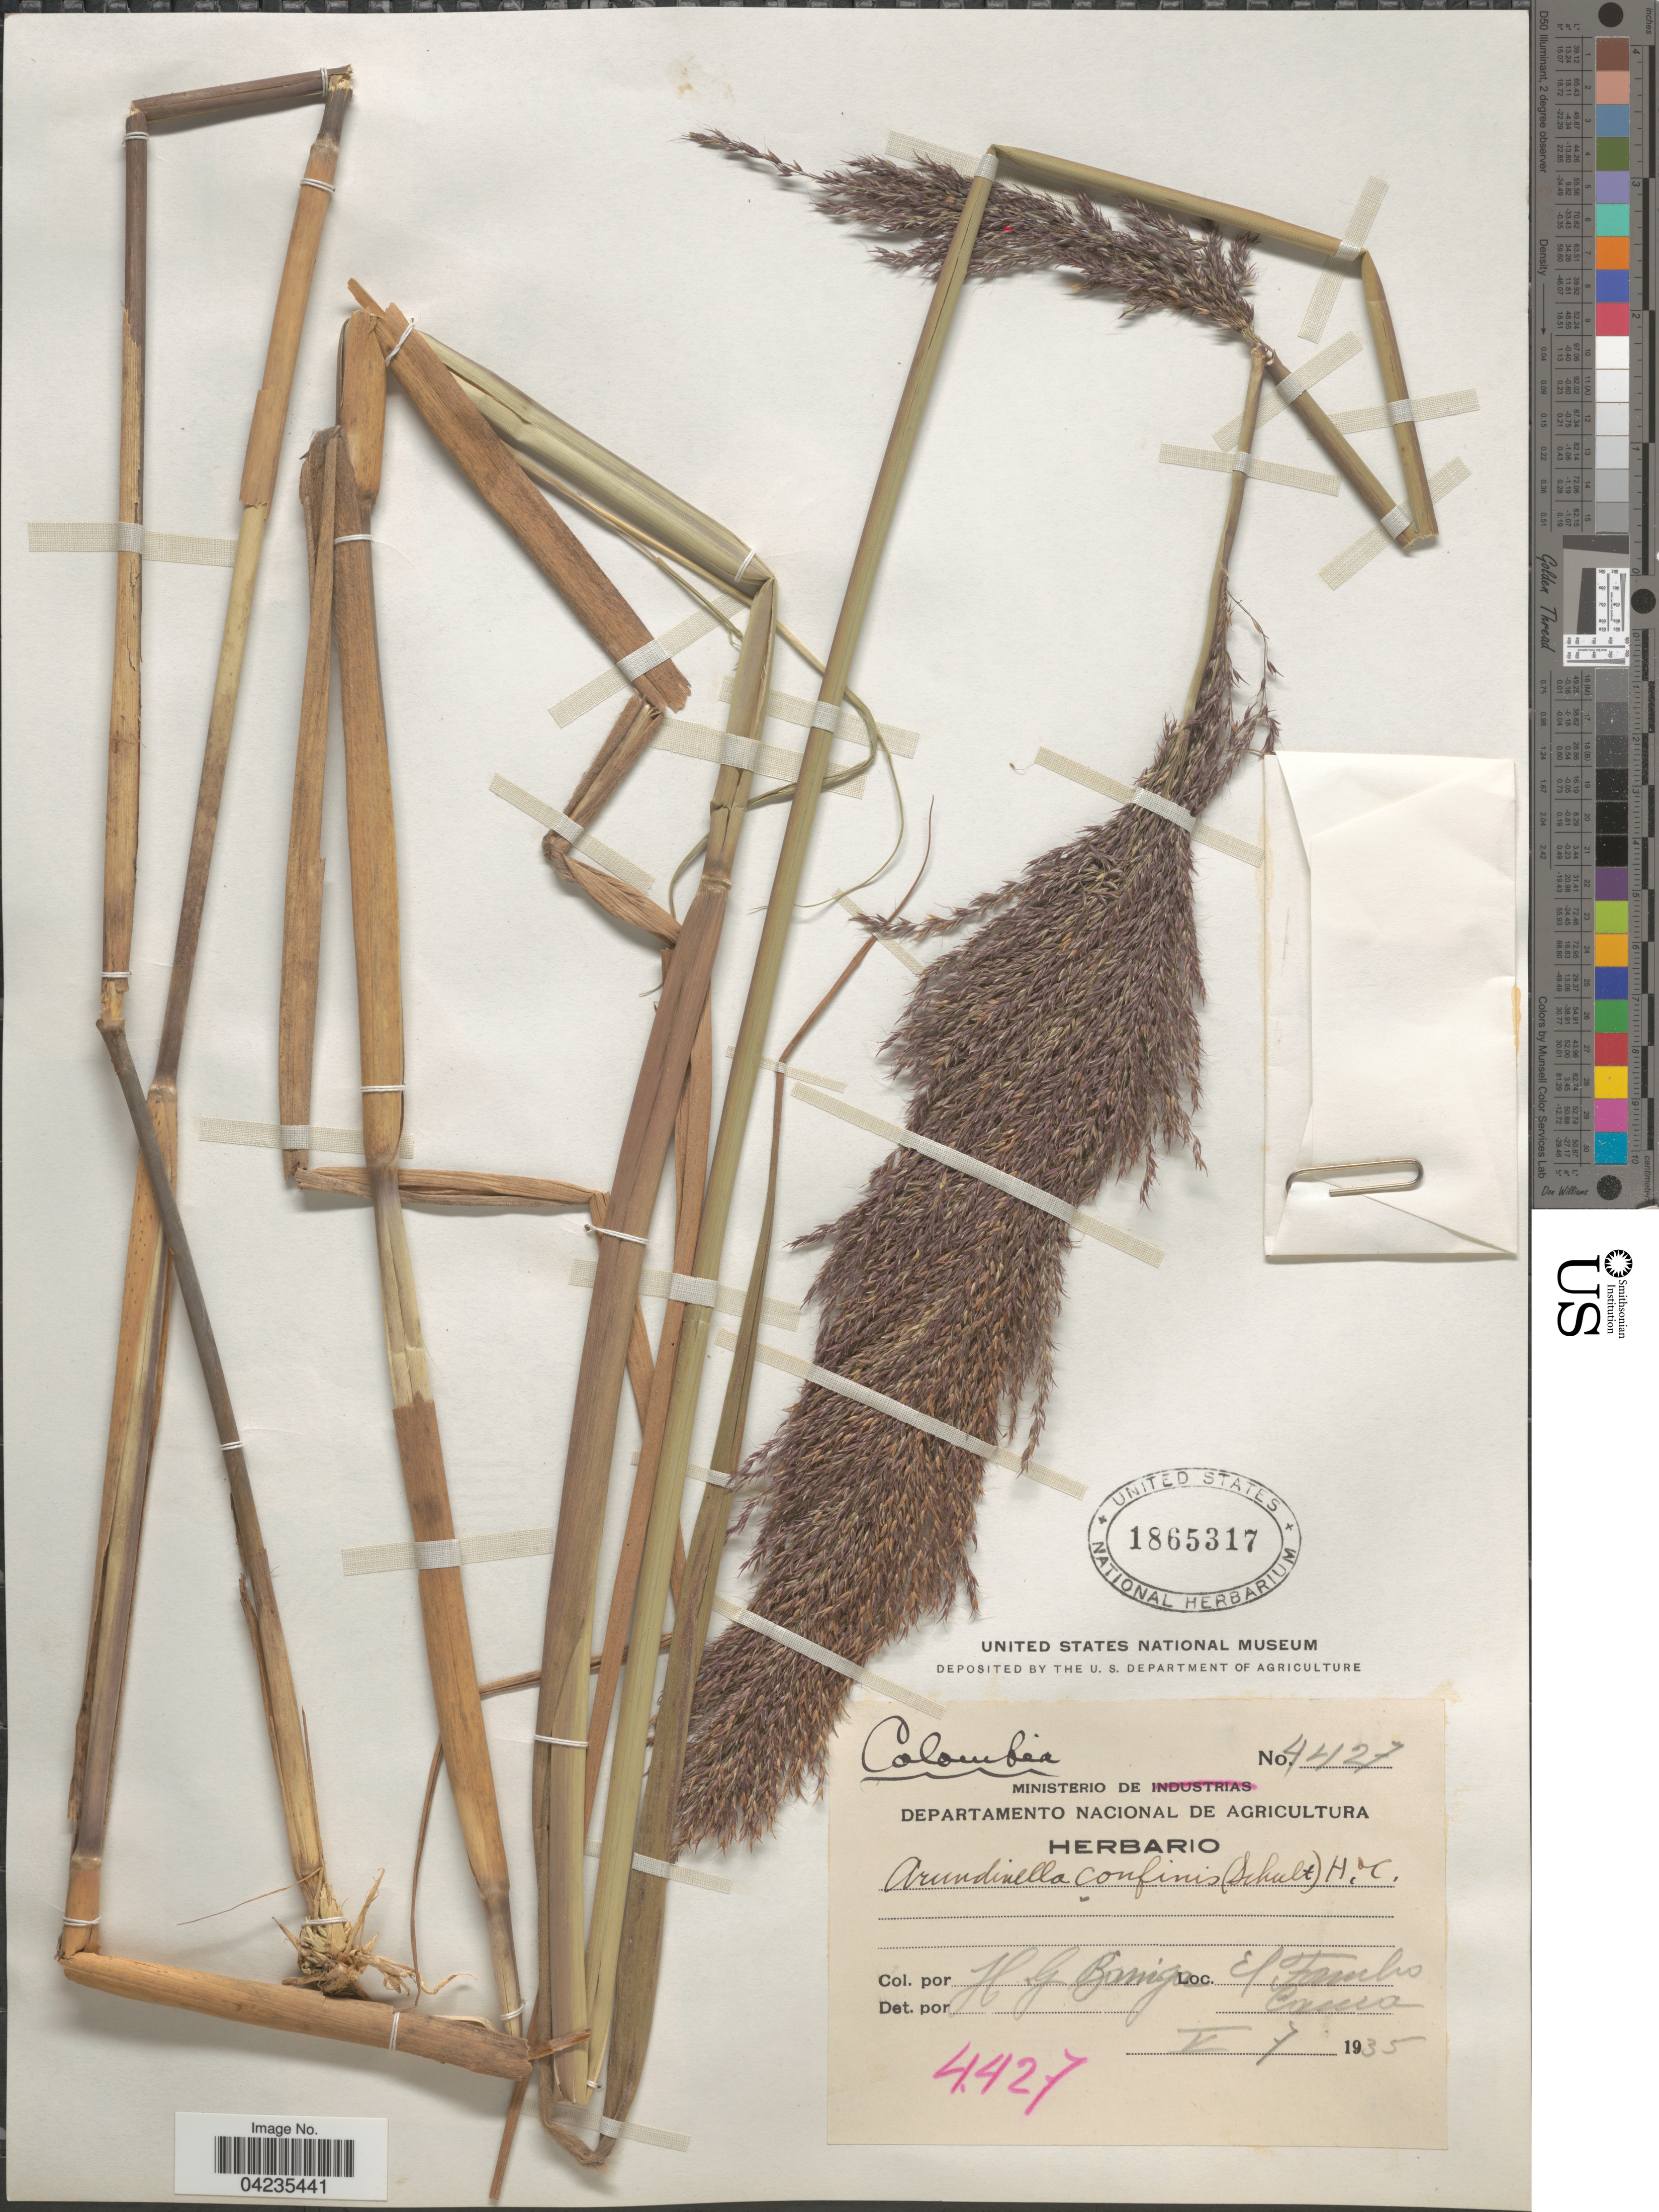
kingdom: Plantae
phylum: Tracheophyta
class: Liliopsida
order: Poales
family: Poaceae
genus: Arundinella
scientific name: Arundinella hispida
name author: (Humb. & Bonpl. ex Willd.) Kuntze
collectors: H. García Barriga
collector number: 4427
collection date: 1935-05-07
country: Colombia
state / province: Cauca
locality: El Tambo.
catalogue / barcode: US 1865317